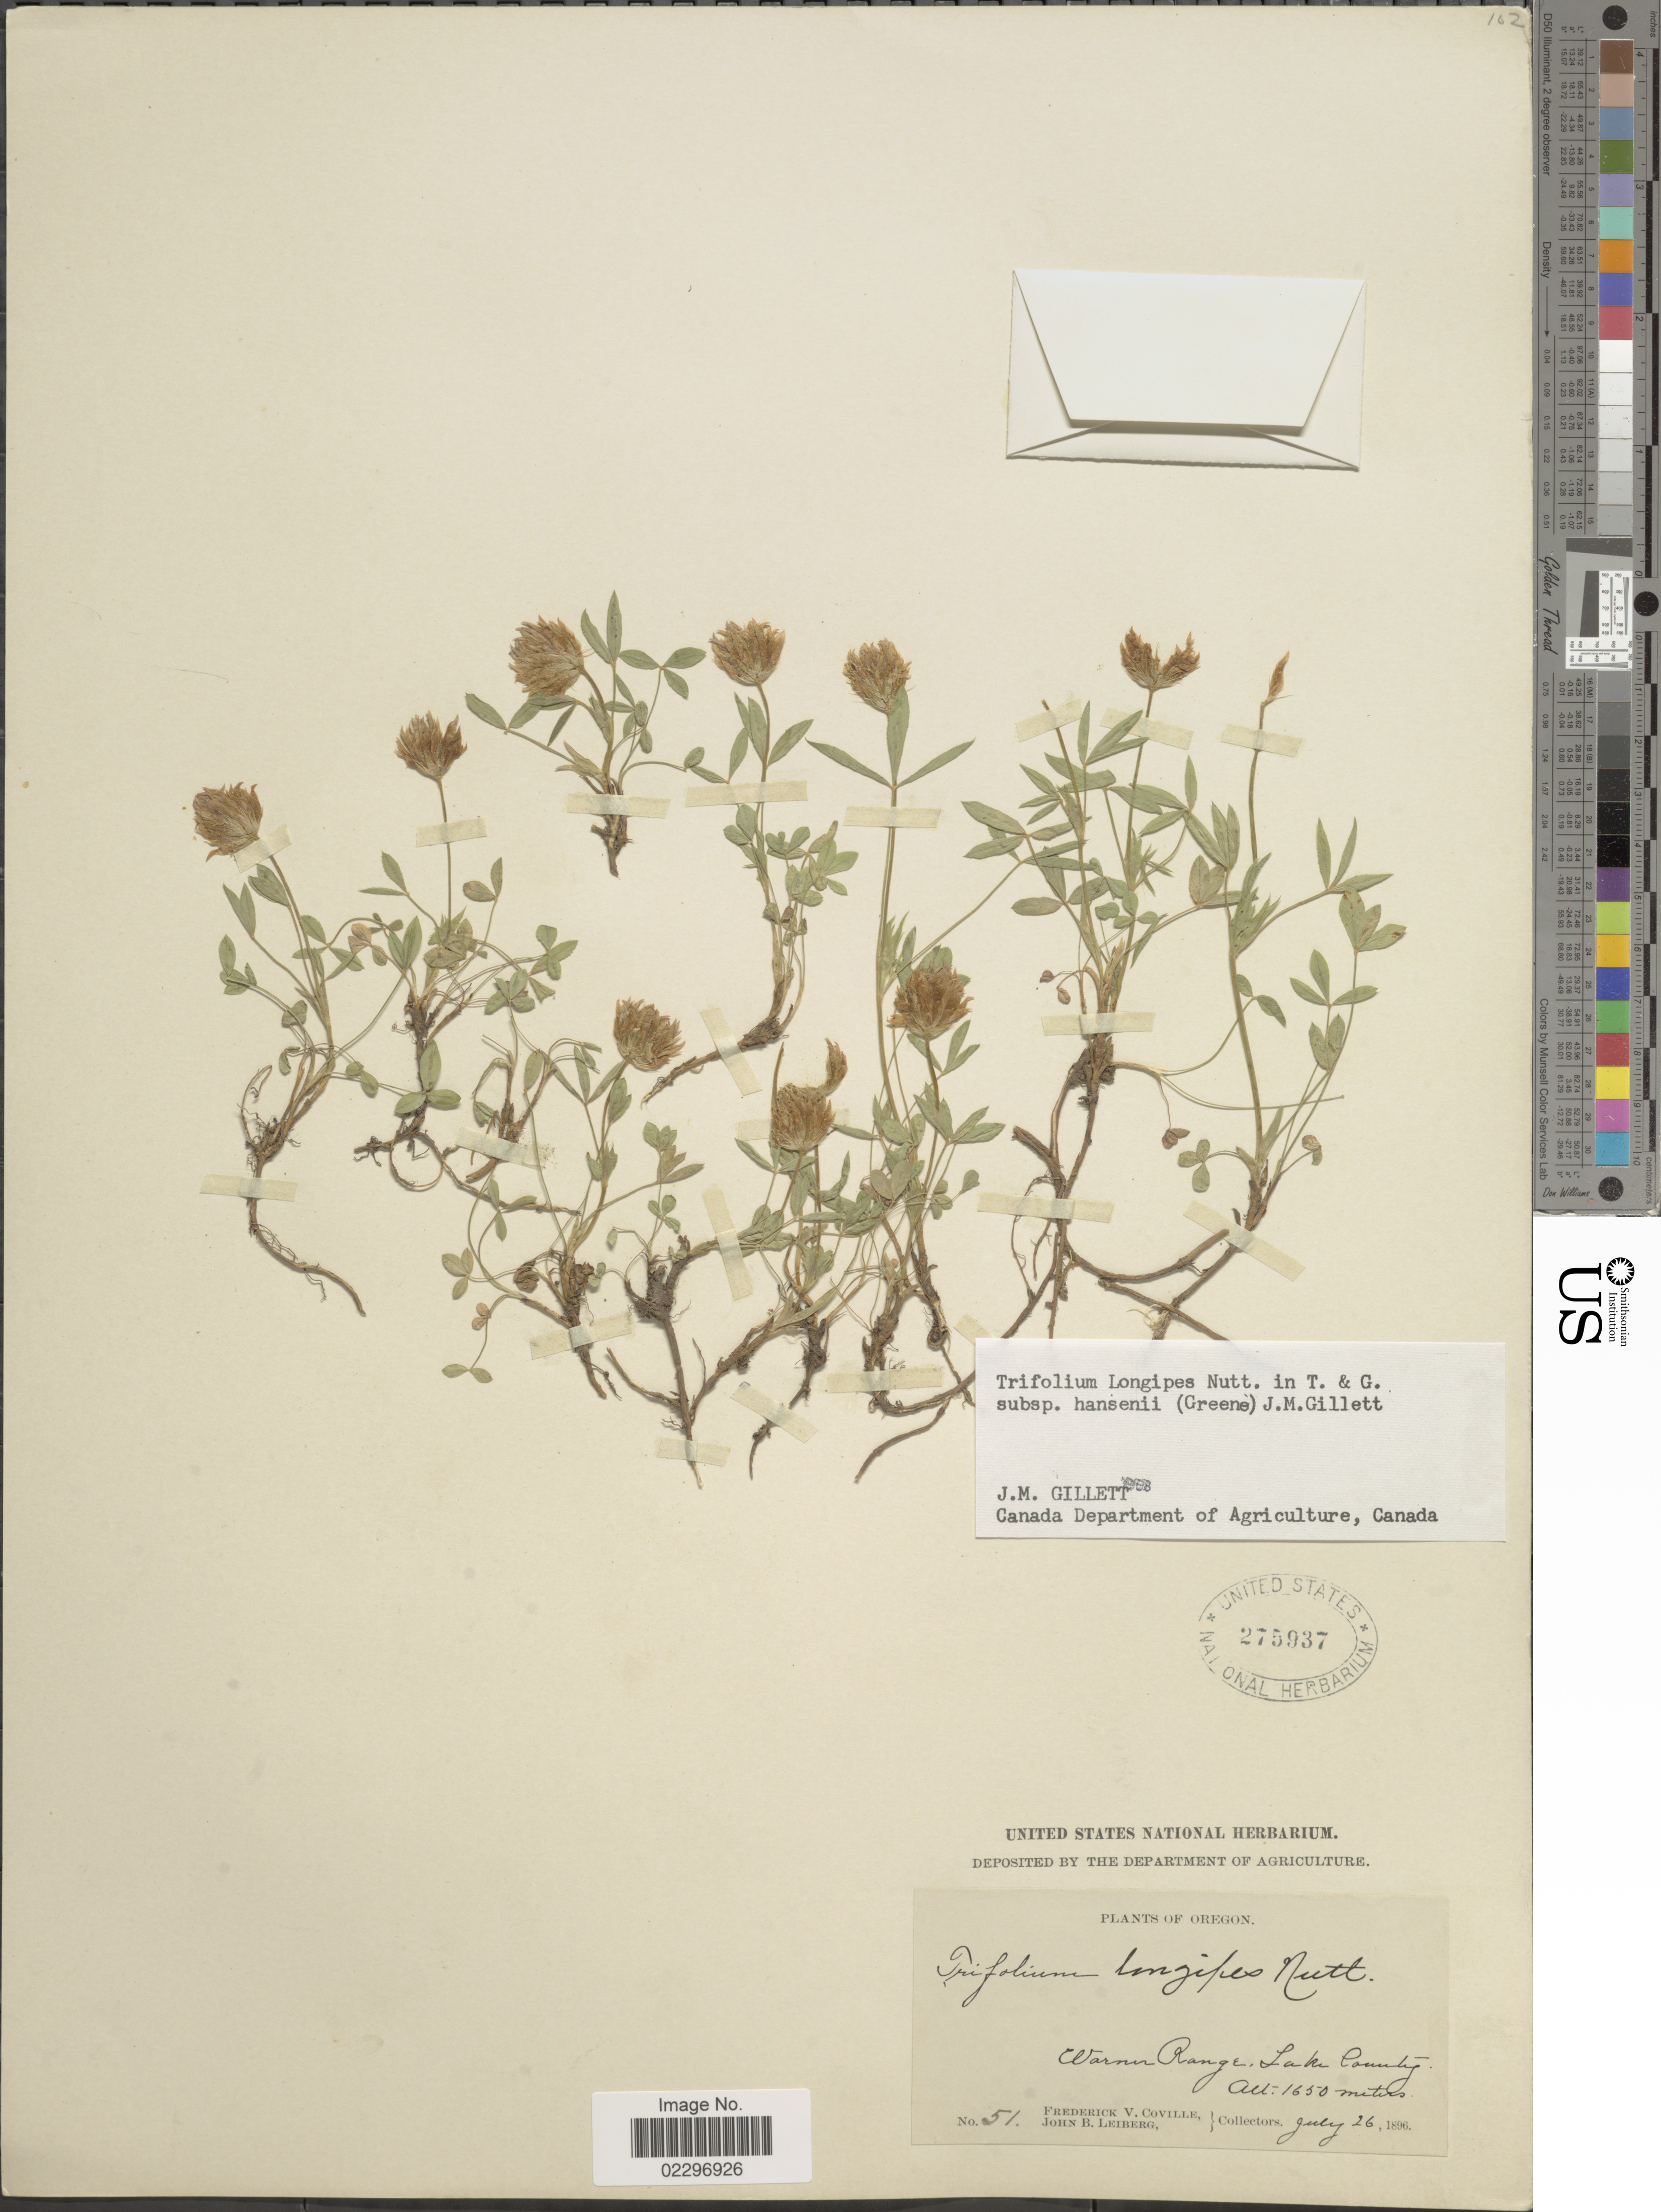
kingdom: Plantae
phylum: Tracheophyta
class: Magnoliopsida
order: Fabales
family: Fabaceae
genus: Trifolium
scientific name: Trifolium longipes subsp. hansenii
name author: (Greene) J.M. Gillett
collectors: F. V. Coville & J. B. Leiberg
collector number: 51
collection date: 1896-07-26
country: United States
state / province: Oregon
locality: Warner Range, Lake County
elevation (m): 1650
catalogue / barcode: US 275937